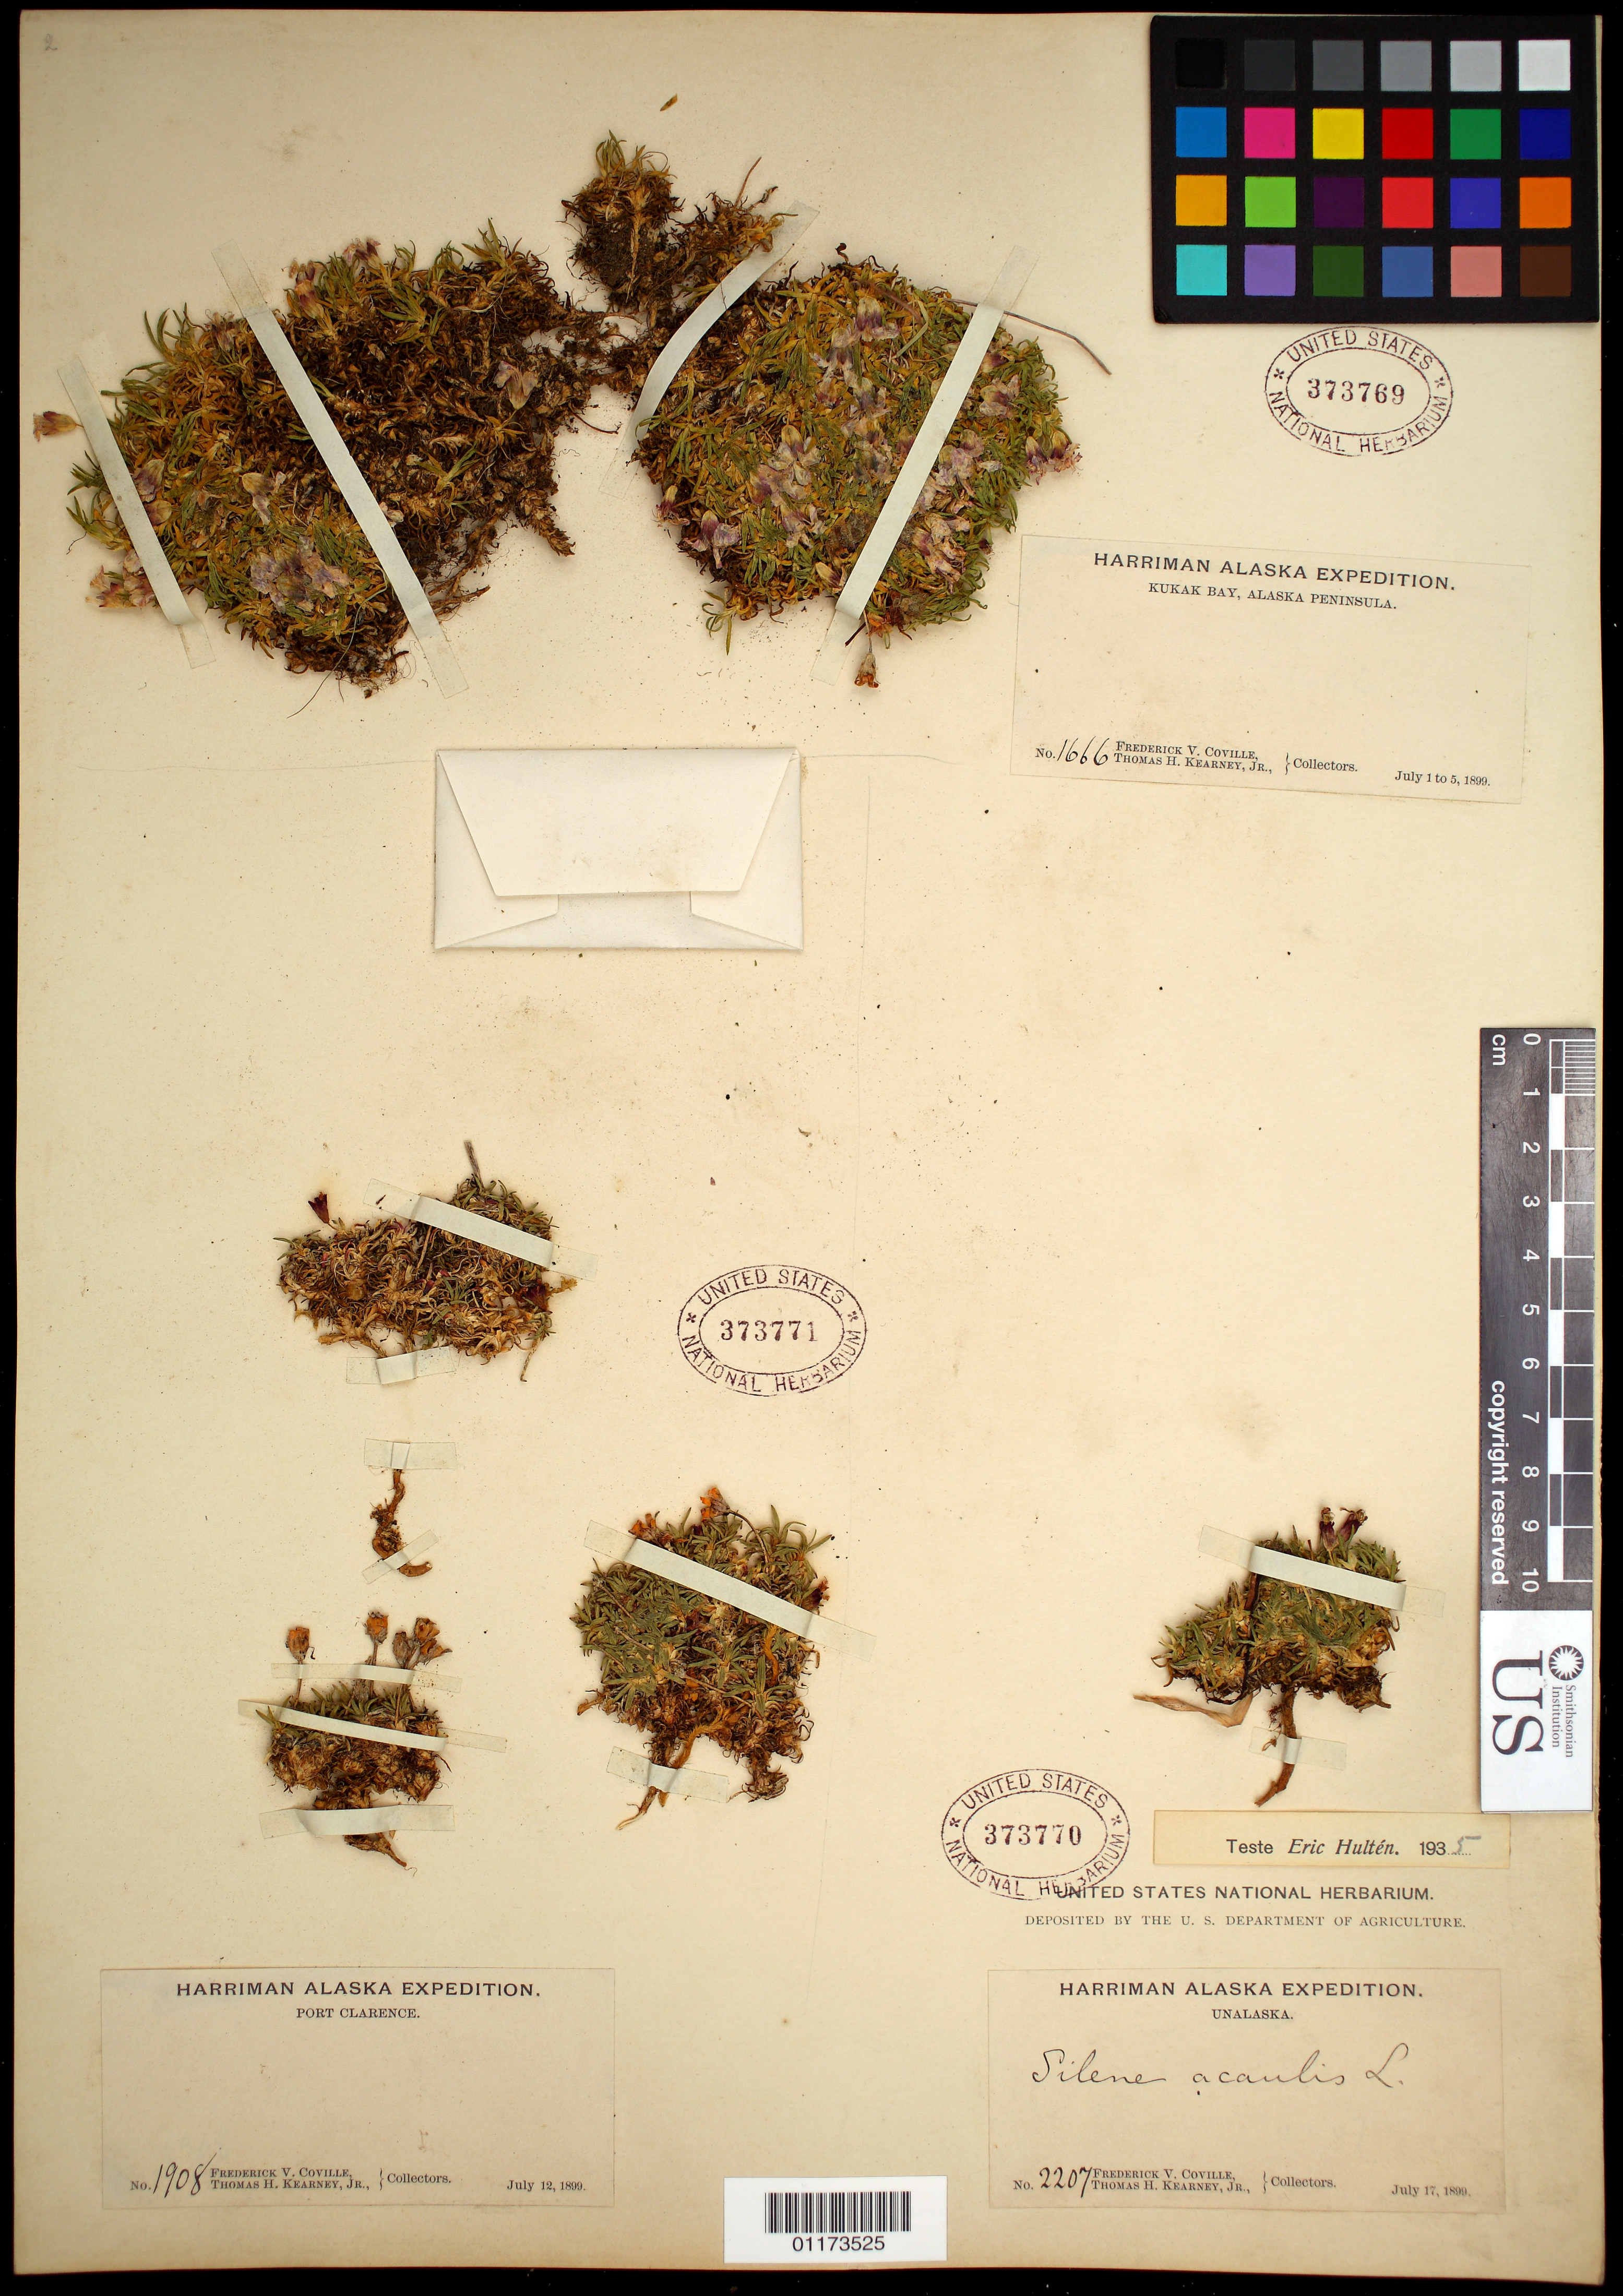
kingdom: Plantae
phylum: Tracheophyta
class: Magnoliopsida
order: Caryophyllales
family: Caryophyllaceae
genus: Silene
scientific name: Silene acaulis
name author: (L.) Jacq.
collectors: F. V. Coville & T. H. Kearney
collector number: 2207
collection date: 1899-07-17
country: United States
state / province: Alaska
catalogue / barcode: US 373770